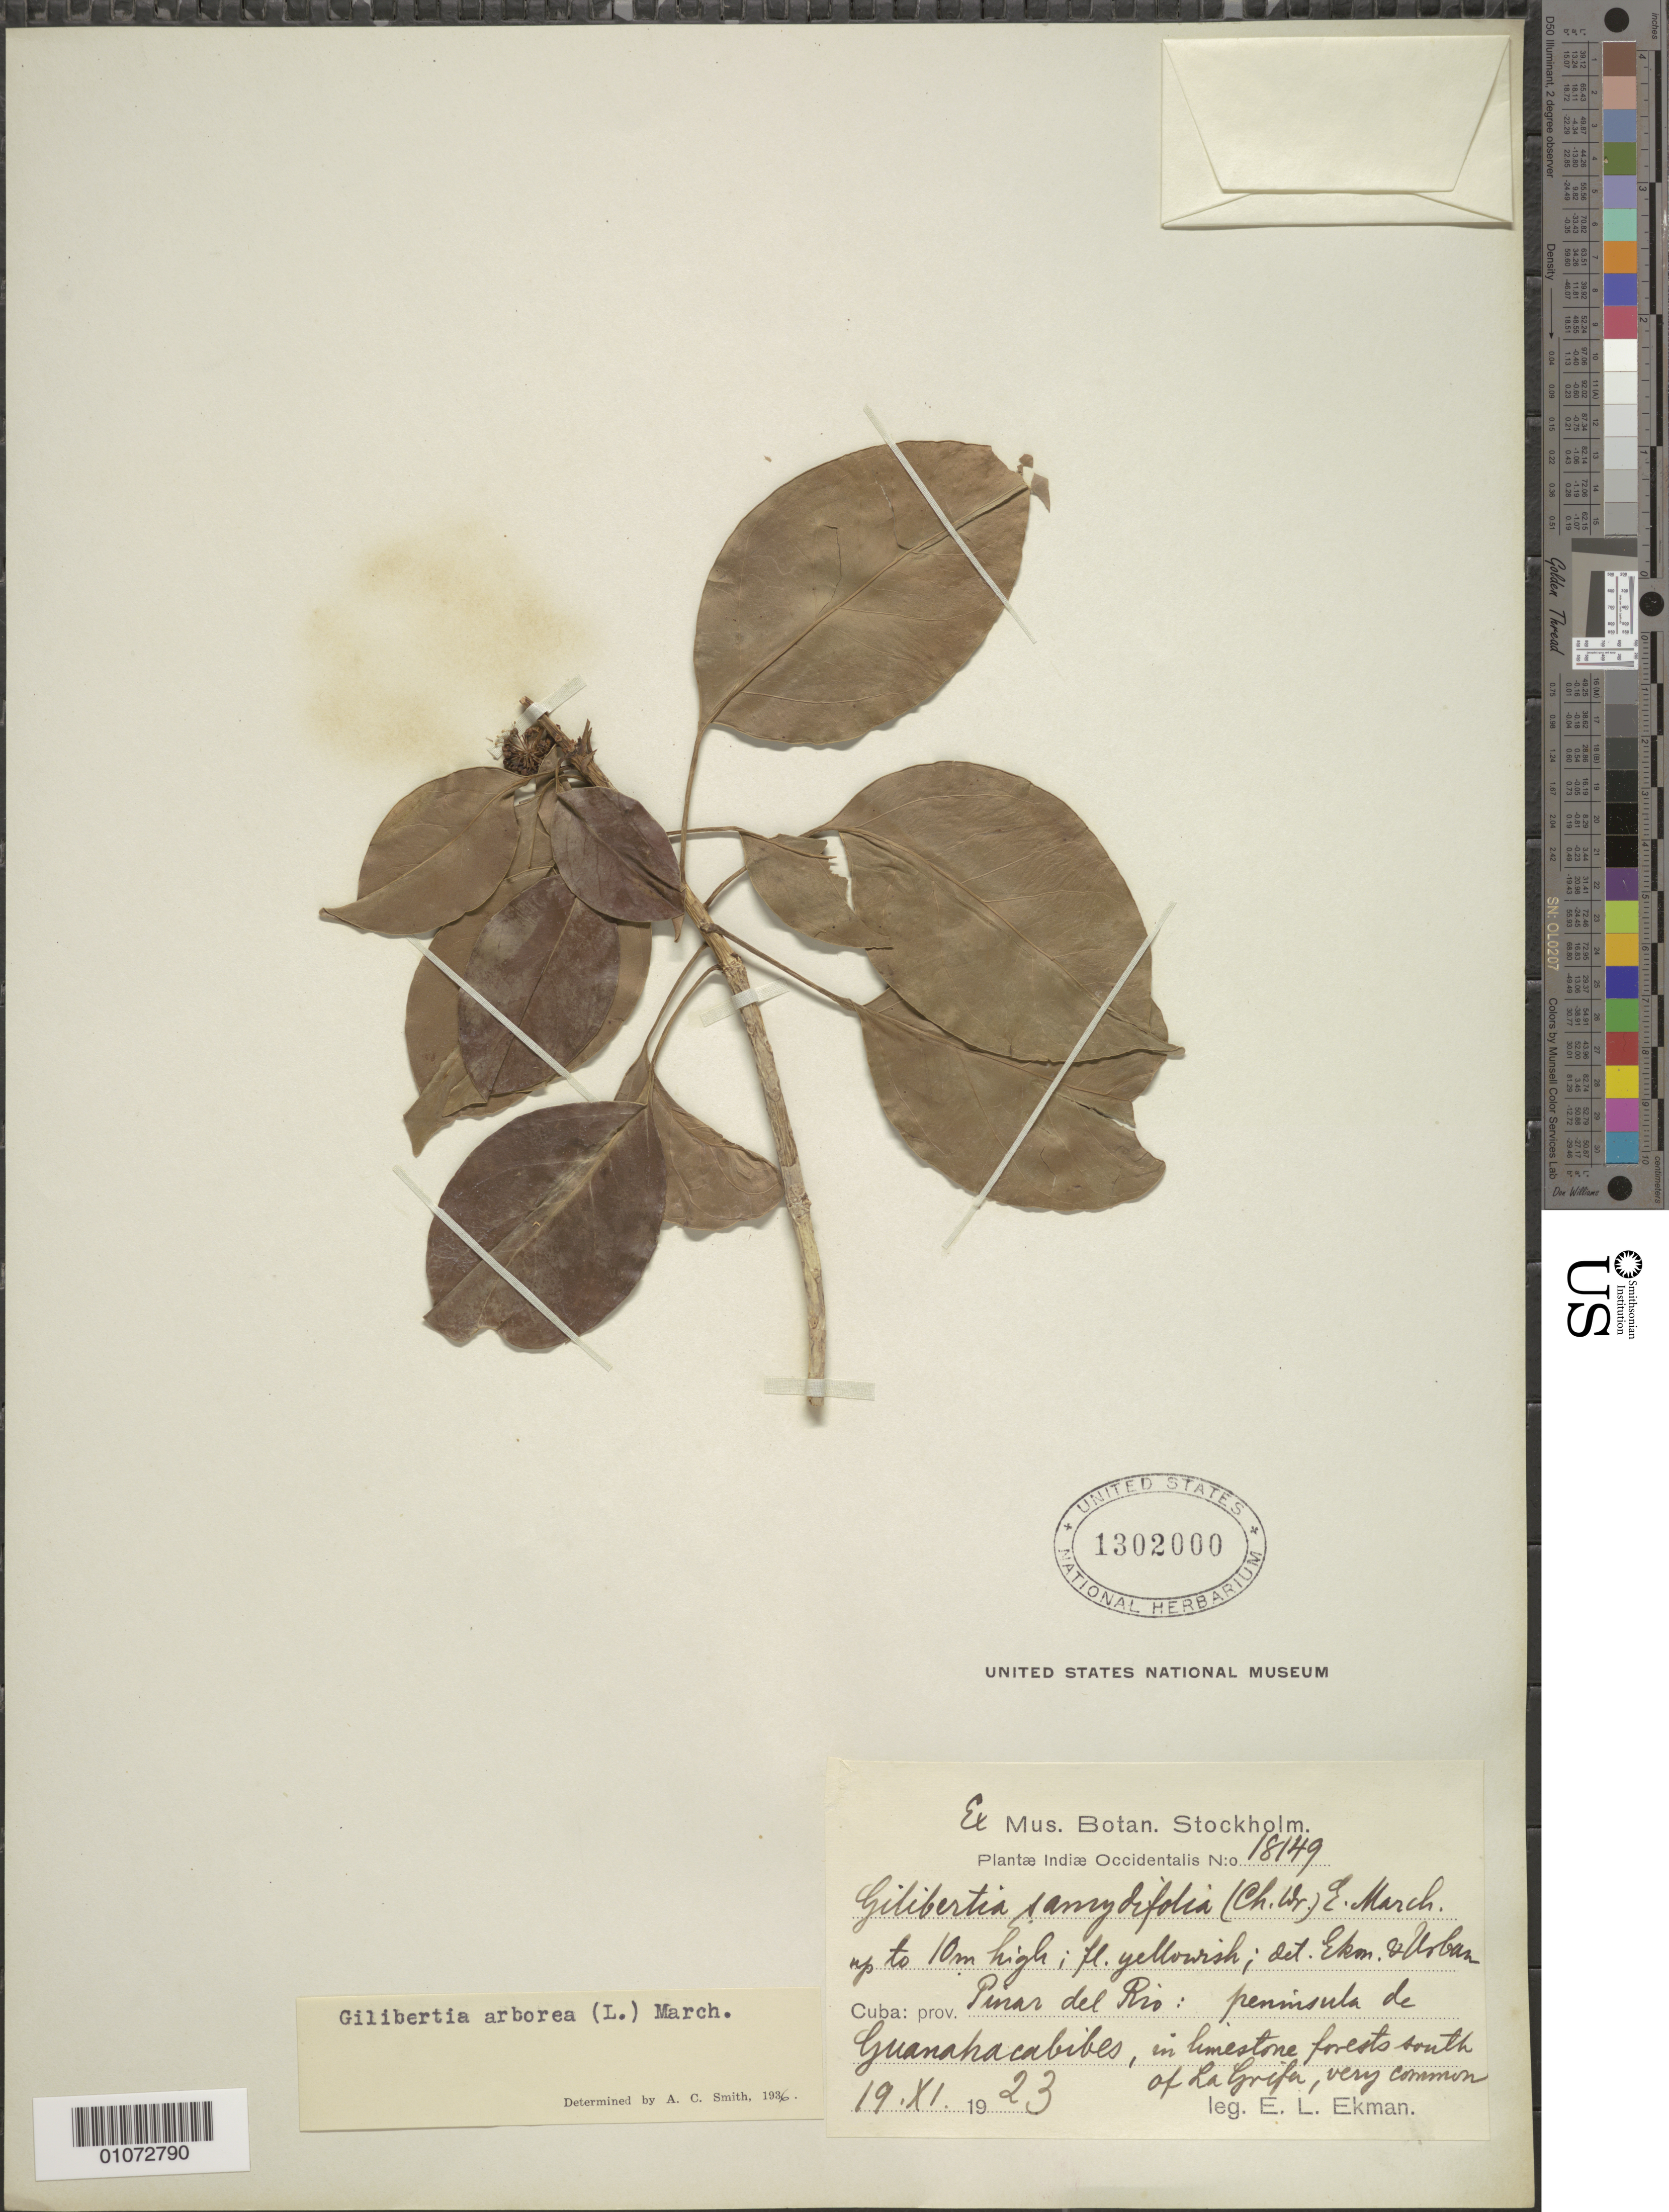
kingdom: Plantae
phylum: Tracheophyta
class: Magnoliopsida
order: Apiales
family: Araliaceae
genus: Dendropanax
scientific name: Dendropanax arboreus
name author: (L.) Decne. & Planch.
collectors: E. L. Ekman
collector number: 18149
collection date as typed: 19 Nov 1923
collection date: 1923-11-19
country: Cuba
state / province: Pinar del Rio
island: Cuba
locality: Peninsula of Guanahacabibes, in limestone forests south of La Grifa, very common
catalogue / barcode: US 1302000